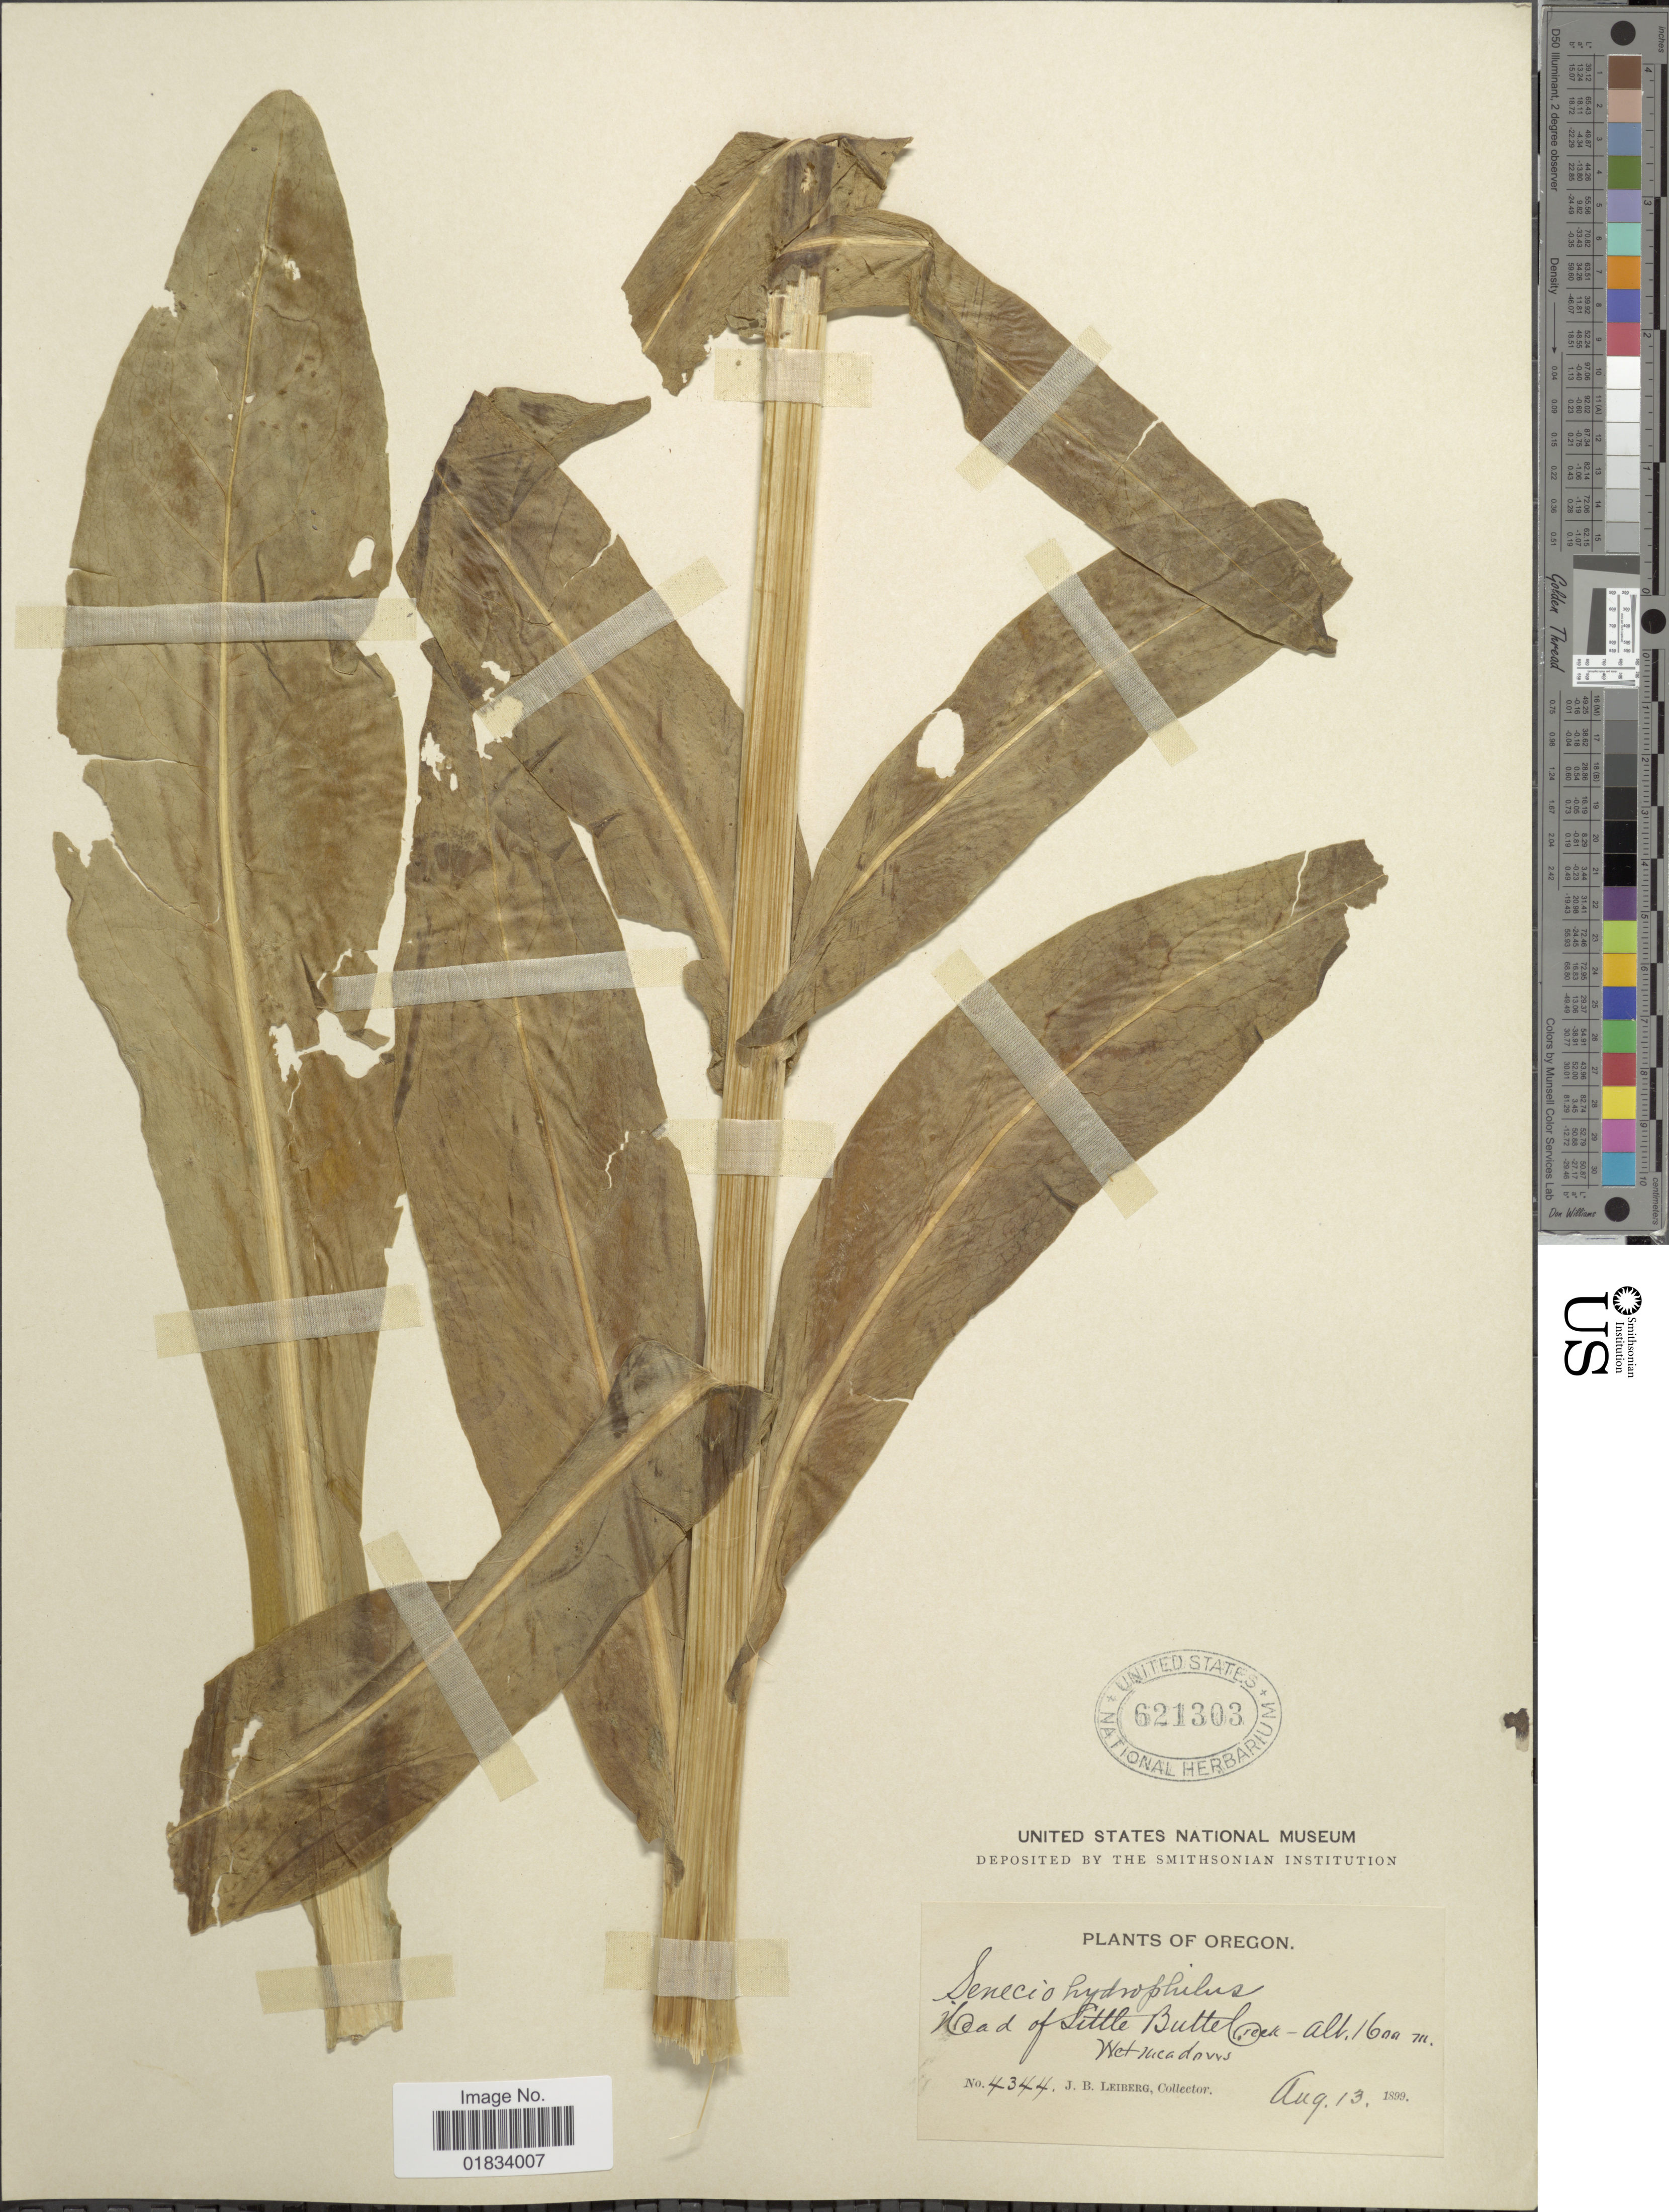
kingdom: Plantae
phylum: Tracheophyta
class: Magnoliopsida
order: Asterales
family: Asteraceae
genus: Senecio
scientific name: Senecio hydrophilus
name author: Nutt.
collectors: J. B. Leiberg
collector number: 4344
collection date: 1899-08-13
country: United States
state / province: Oregon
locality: Head of Little Butte Creek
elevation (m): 1600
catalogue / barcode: US 621303